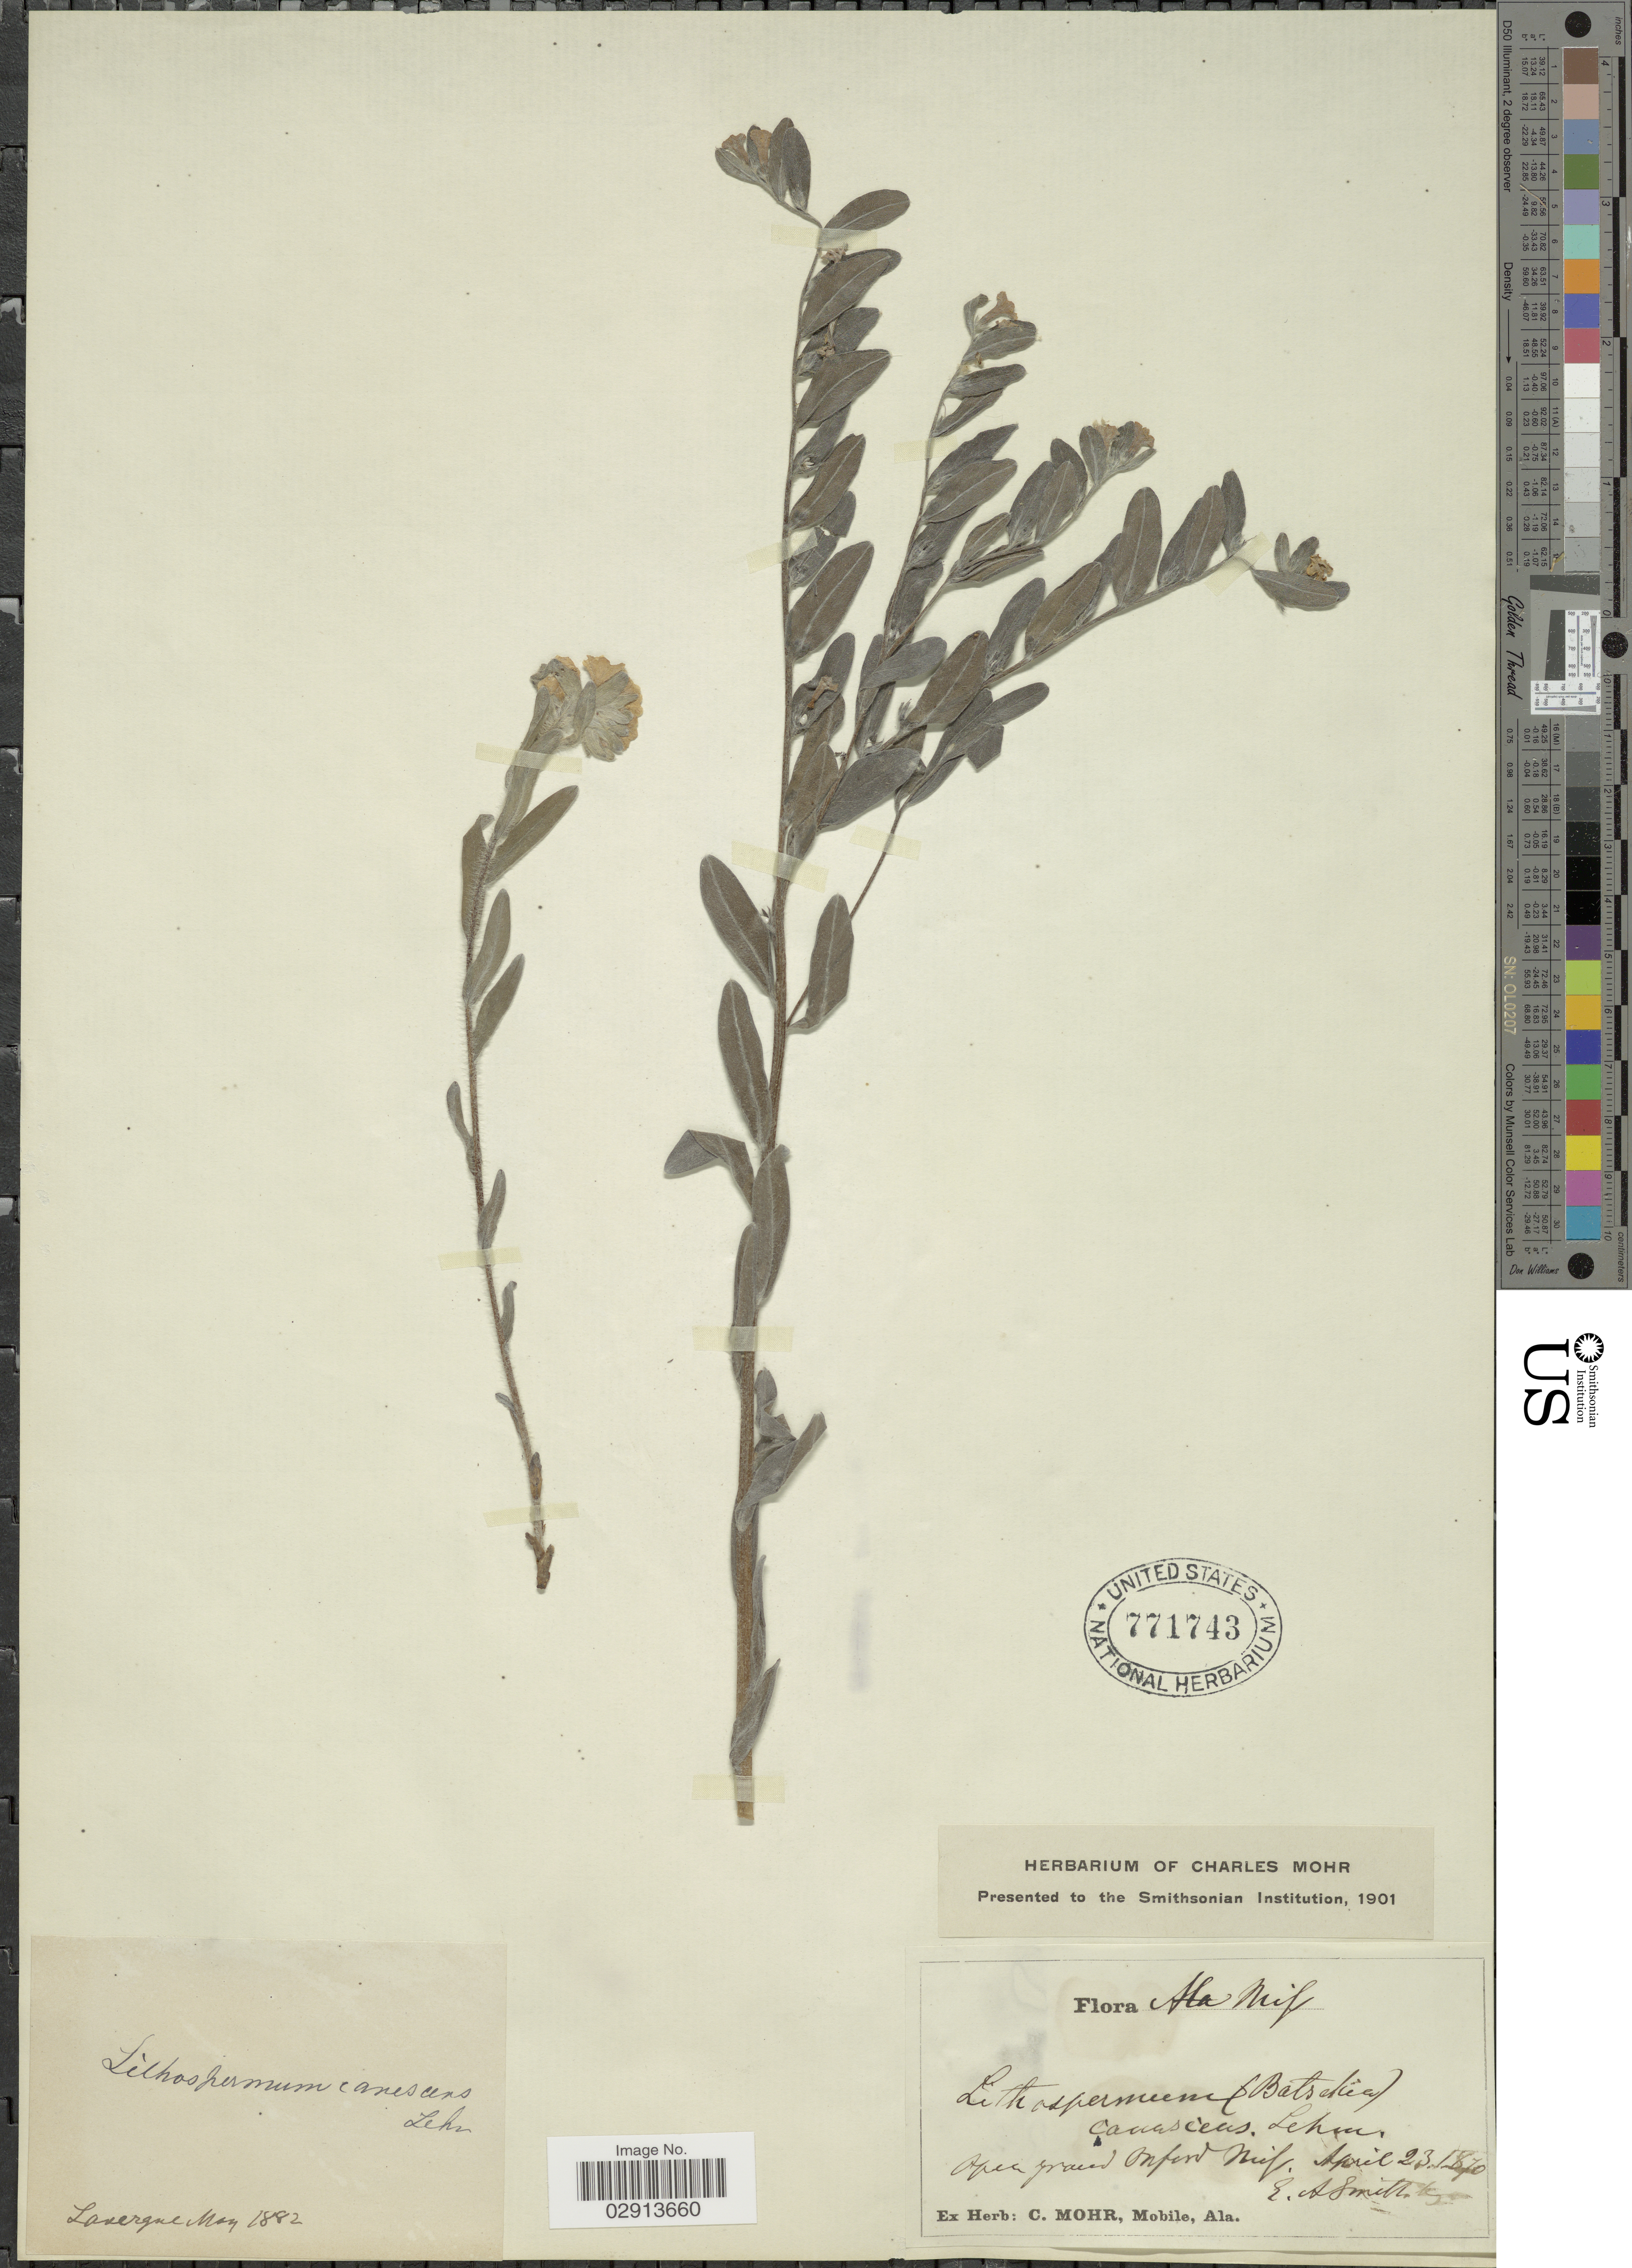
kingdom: Plantae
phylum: Tracheophyta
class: Magnoliopsida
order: Boraginales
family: Boraginaceae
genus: Lithospermum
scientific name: Lithospermum canescens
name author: (Michx.) Lehm.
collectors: E. A. Smith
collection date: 1870-04-23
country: United States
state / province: Mississippi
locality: Open ground Oxford Miss.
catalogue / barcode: US 771743